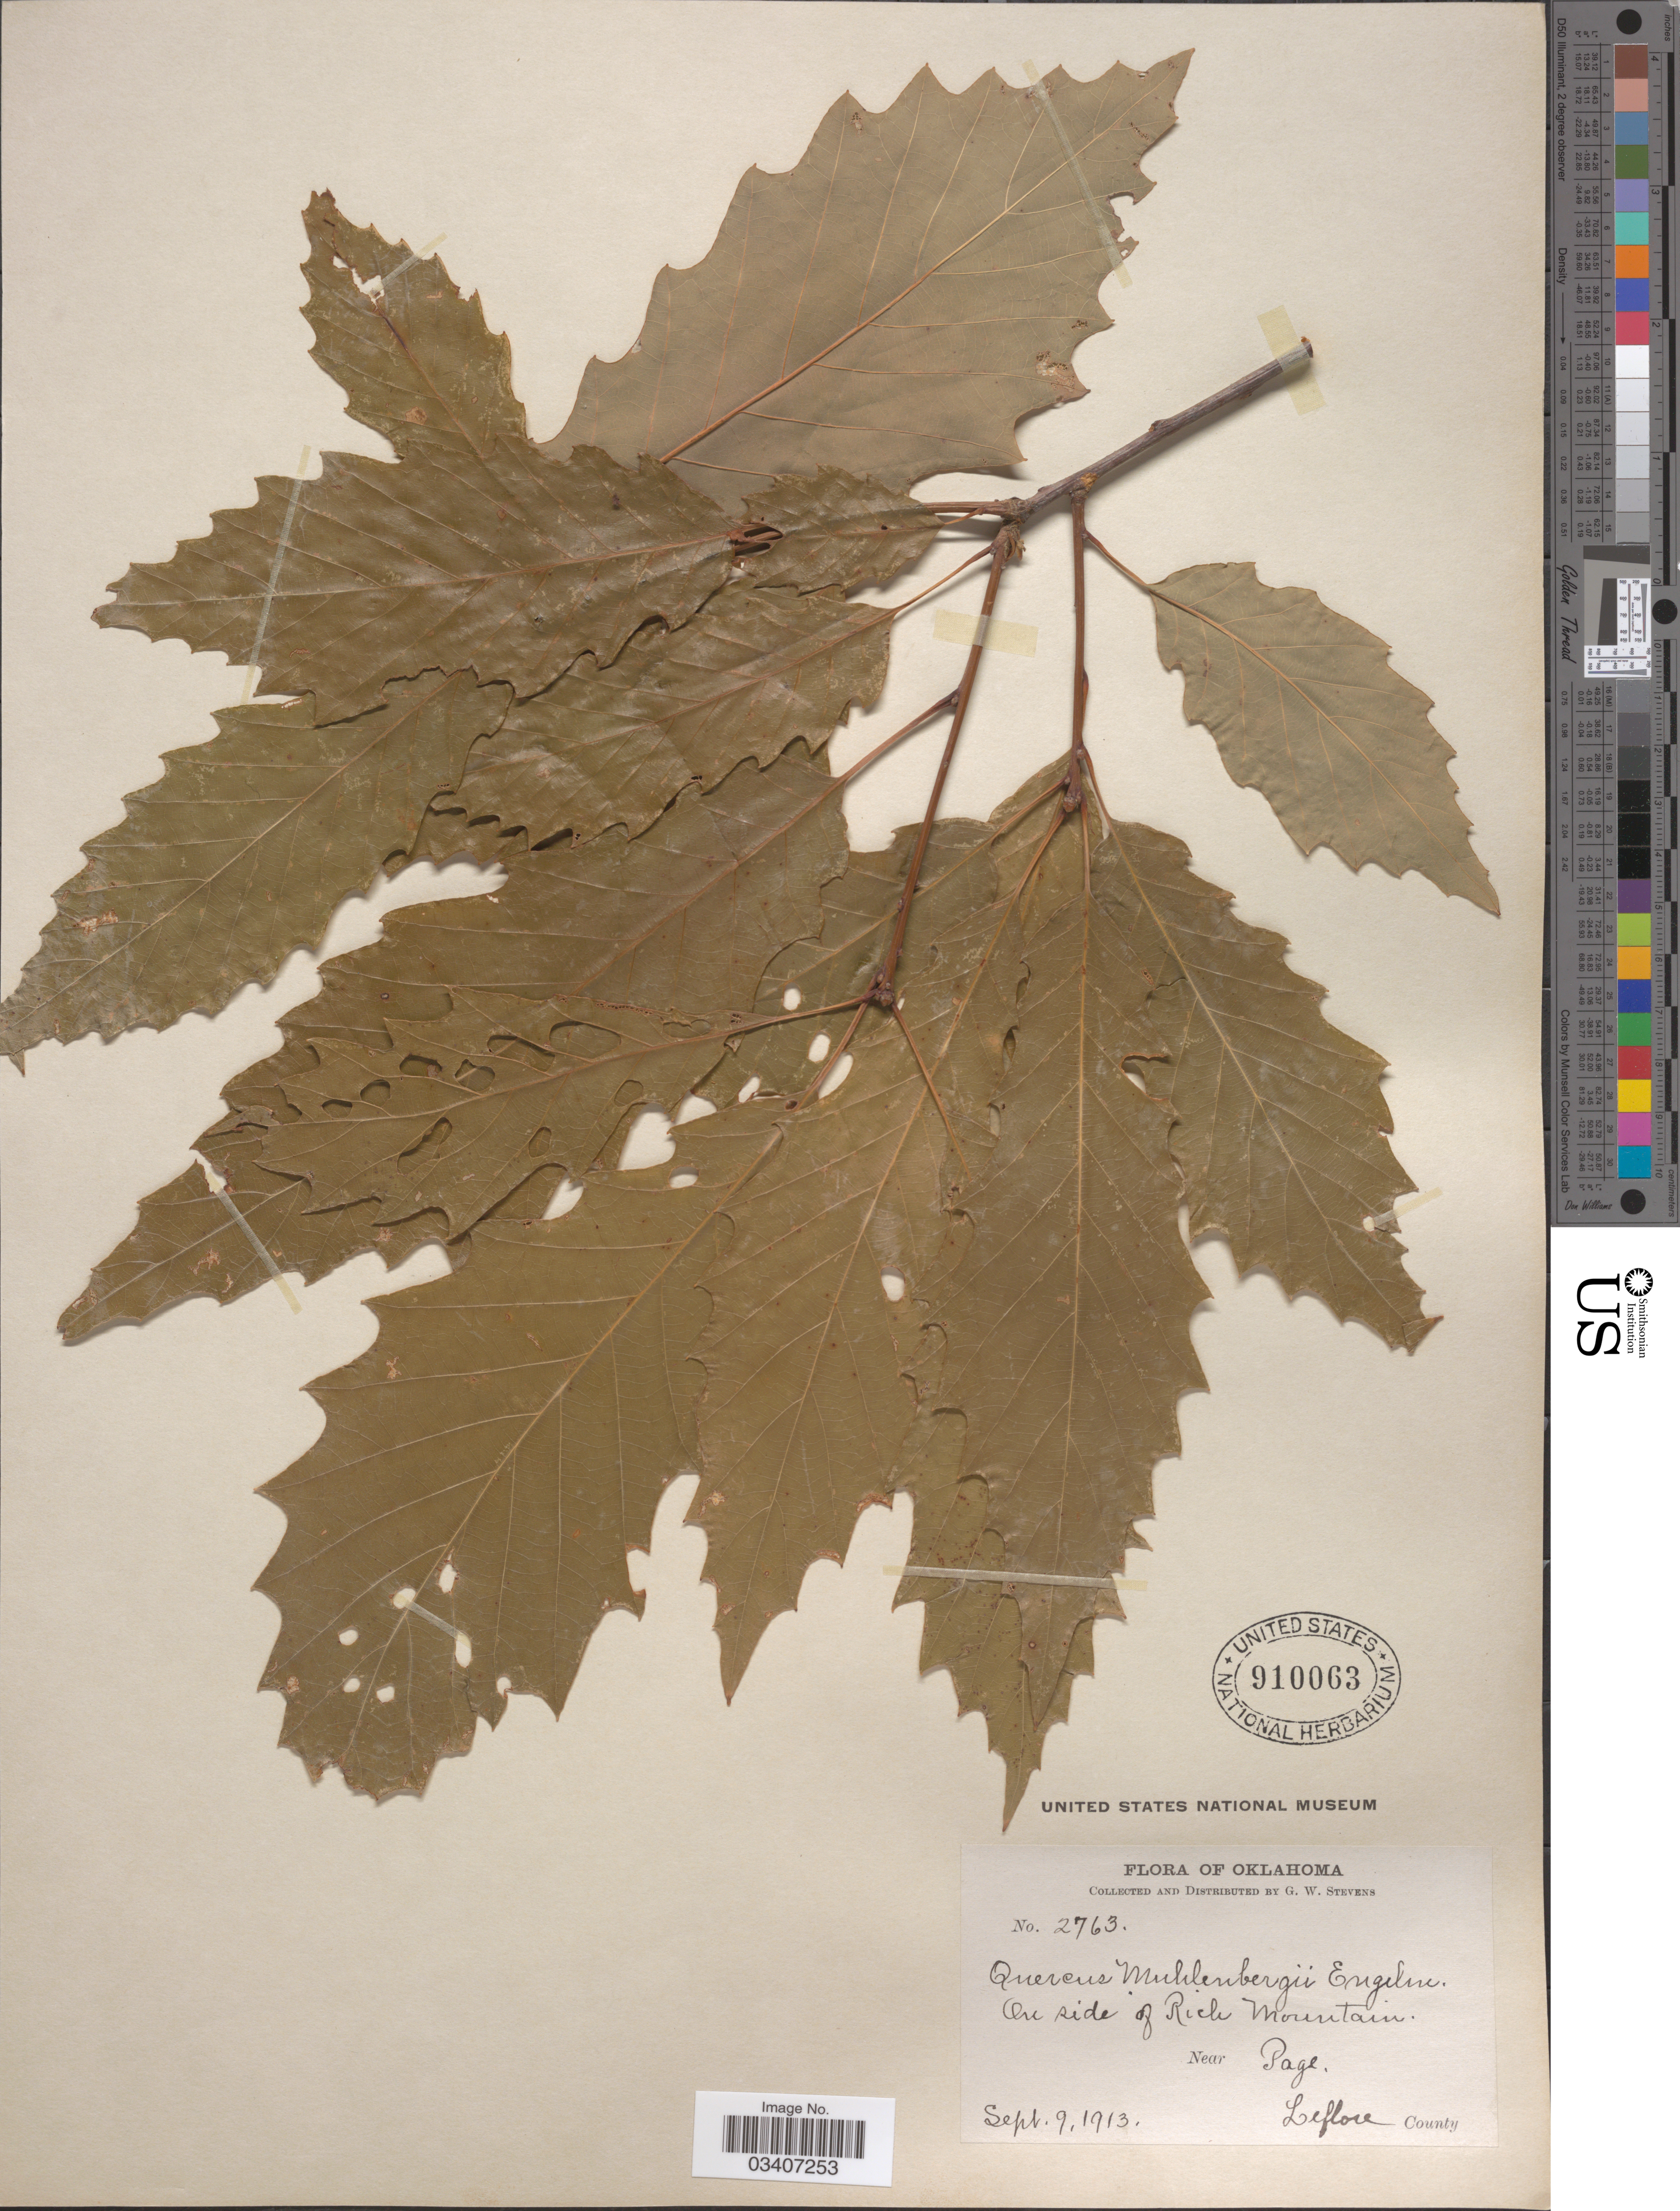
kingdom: Plantae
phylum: Tracheophyta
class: Magnoliopsida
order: Fagales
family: Fagaceae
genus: Quercus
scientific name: Quercus muehlenbergii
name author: Engelm.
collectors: G. W. Stevens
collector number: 2763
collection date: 1913-09-09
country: United States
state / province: Oklahoma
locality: On side of Rich Mountain. Near Page, Leflore County.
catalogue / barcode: US 910063